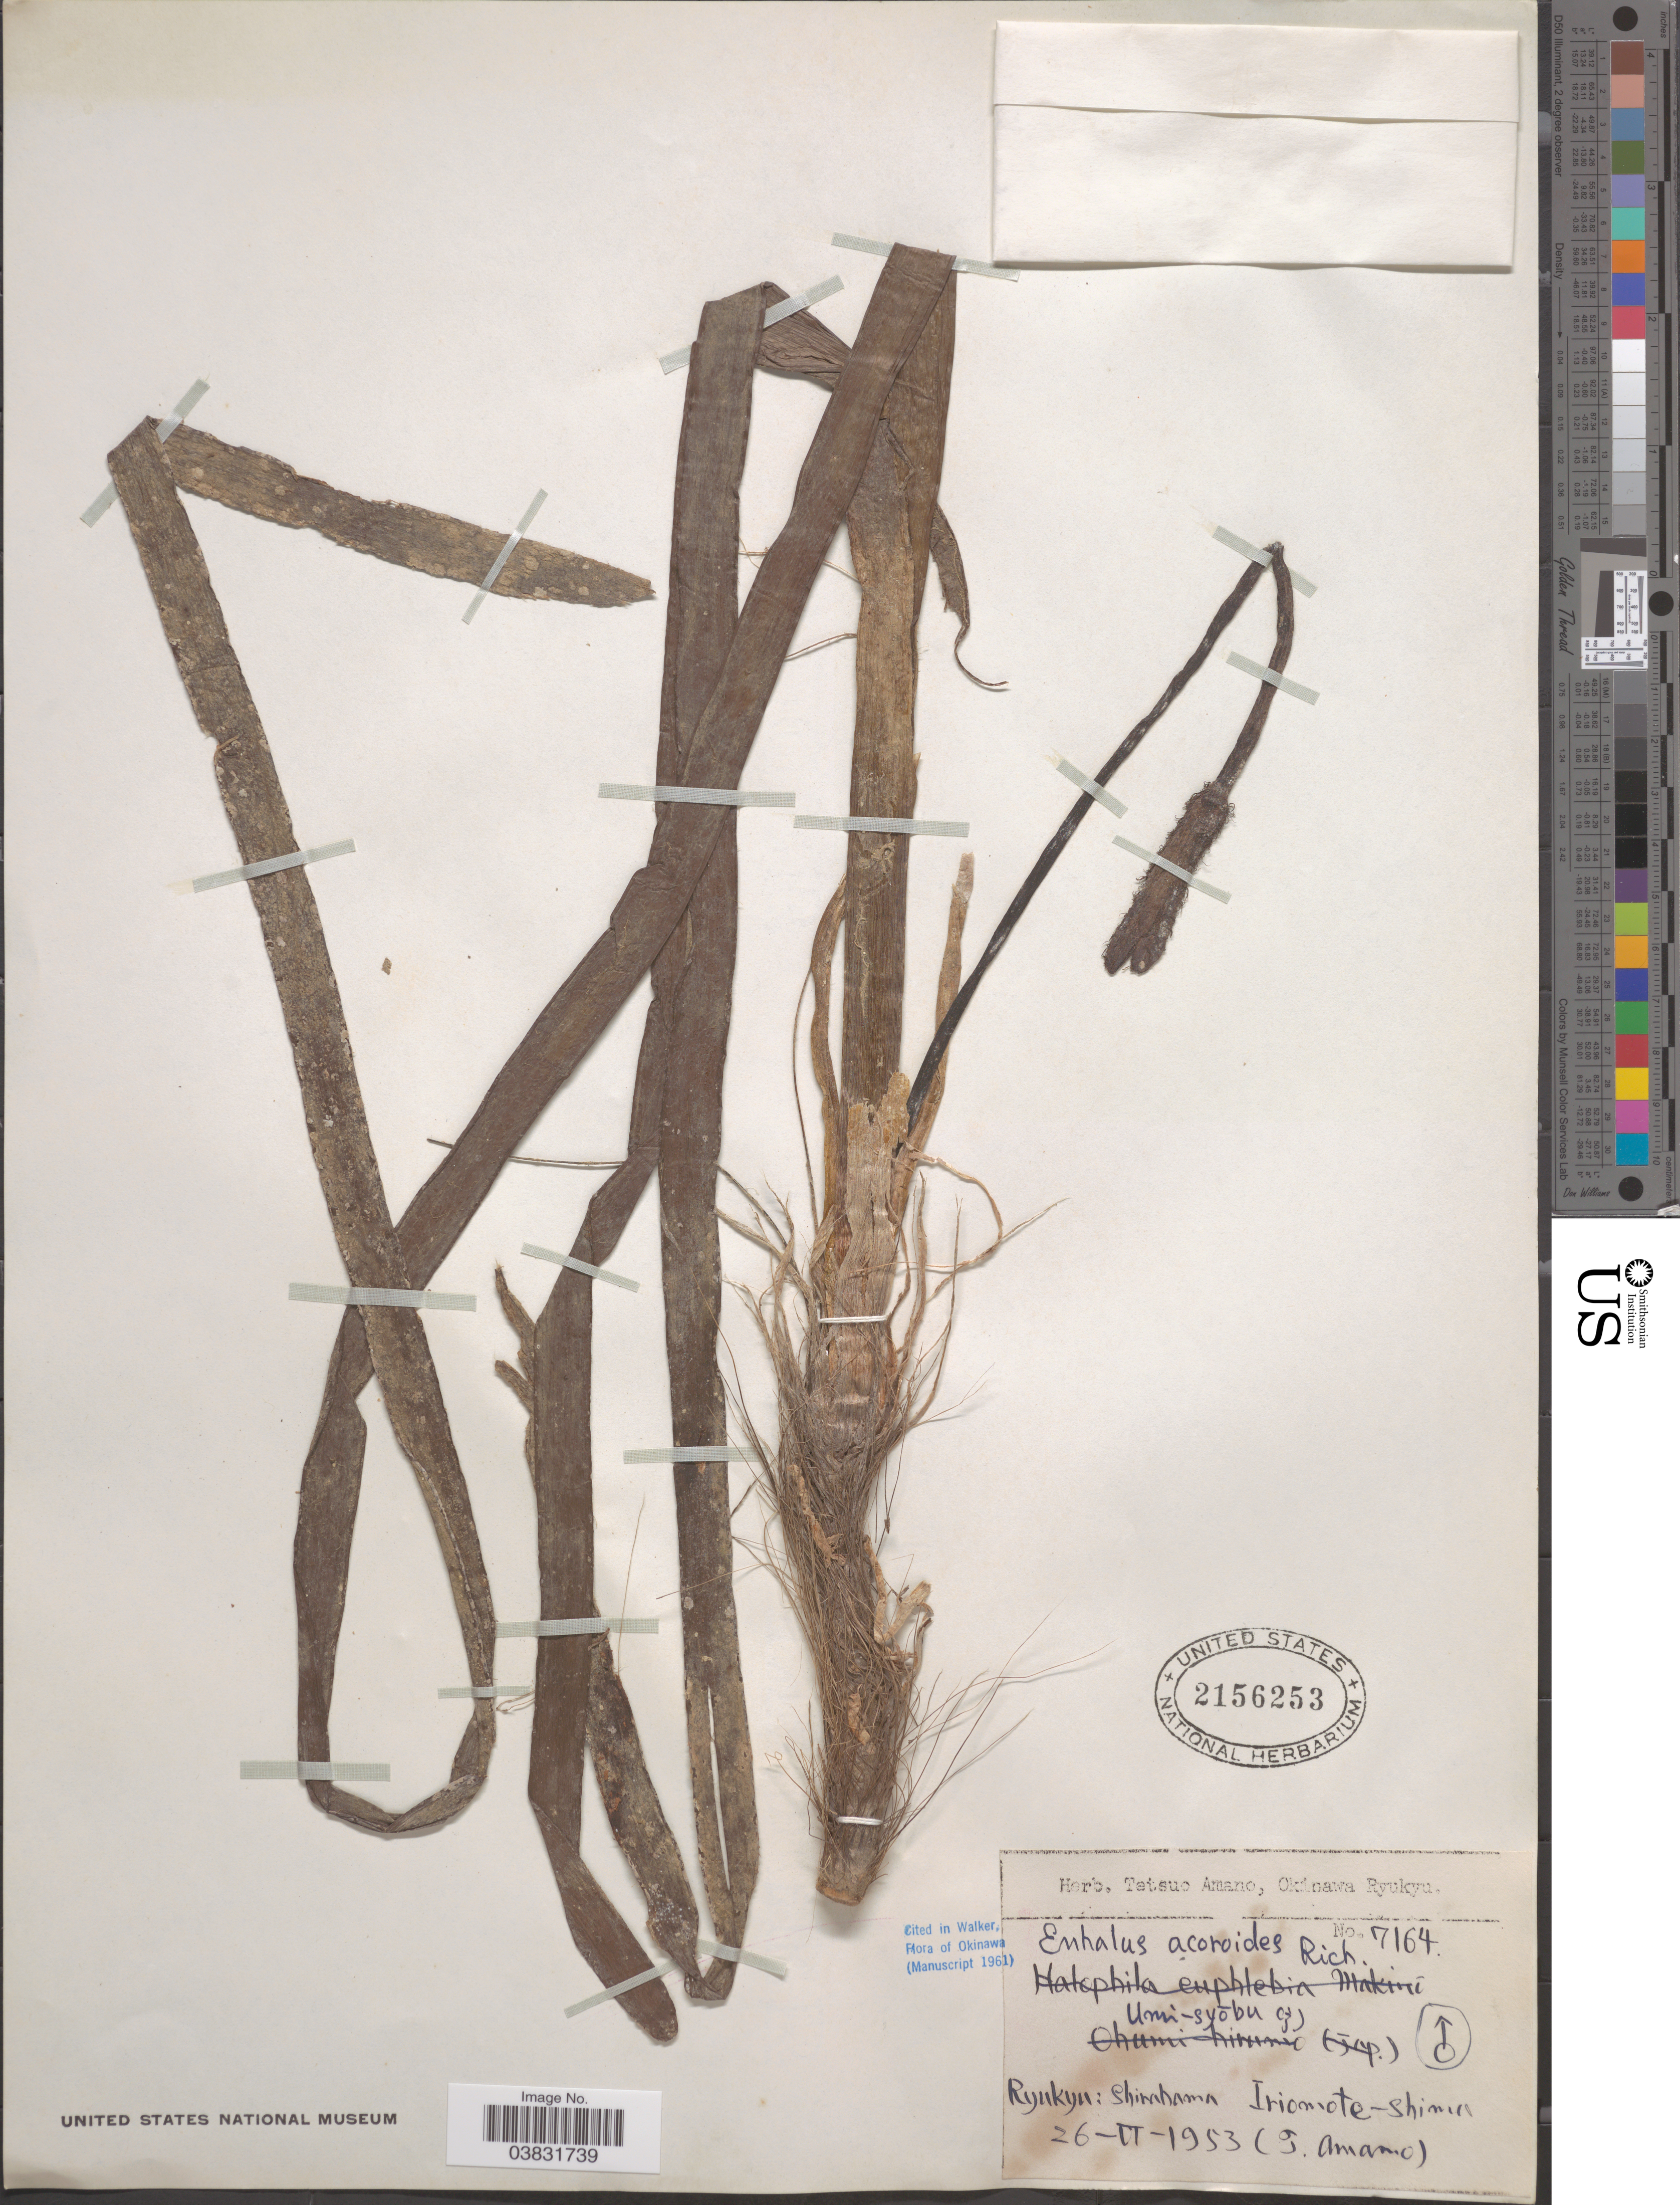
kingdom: Plantae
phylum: Tracheophyta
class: Liliopsida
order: Alismatales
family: Hydrocharitaceae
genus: Enhalus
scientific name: Enhalus acoroides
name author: (L. f.) Royle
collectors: T. Amano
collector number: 7164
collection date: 1953-06-26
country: Japan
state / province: Okinawa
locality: Ryukyu: Shirabama Iriomote-shima.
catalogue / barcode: US 2156253